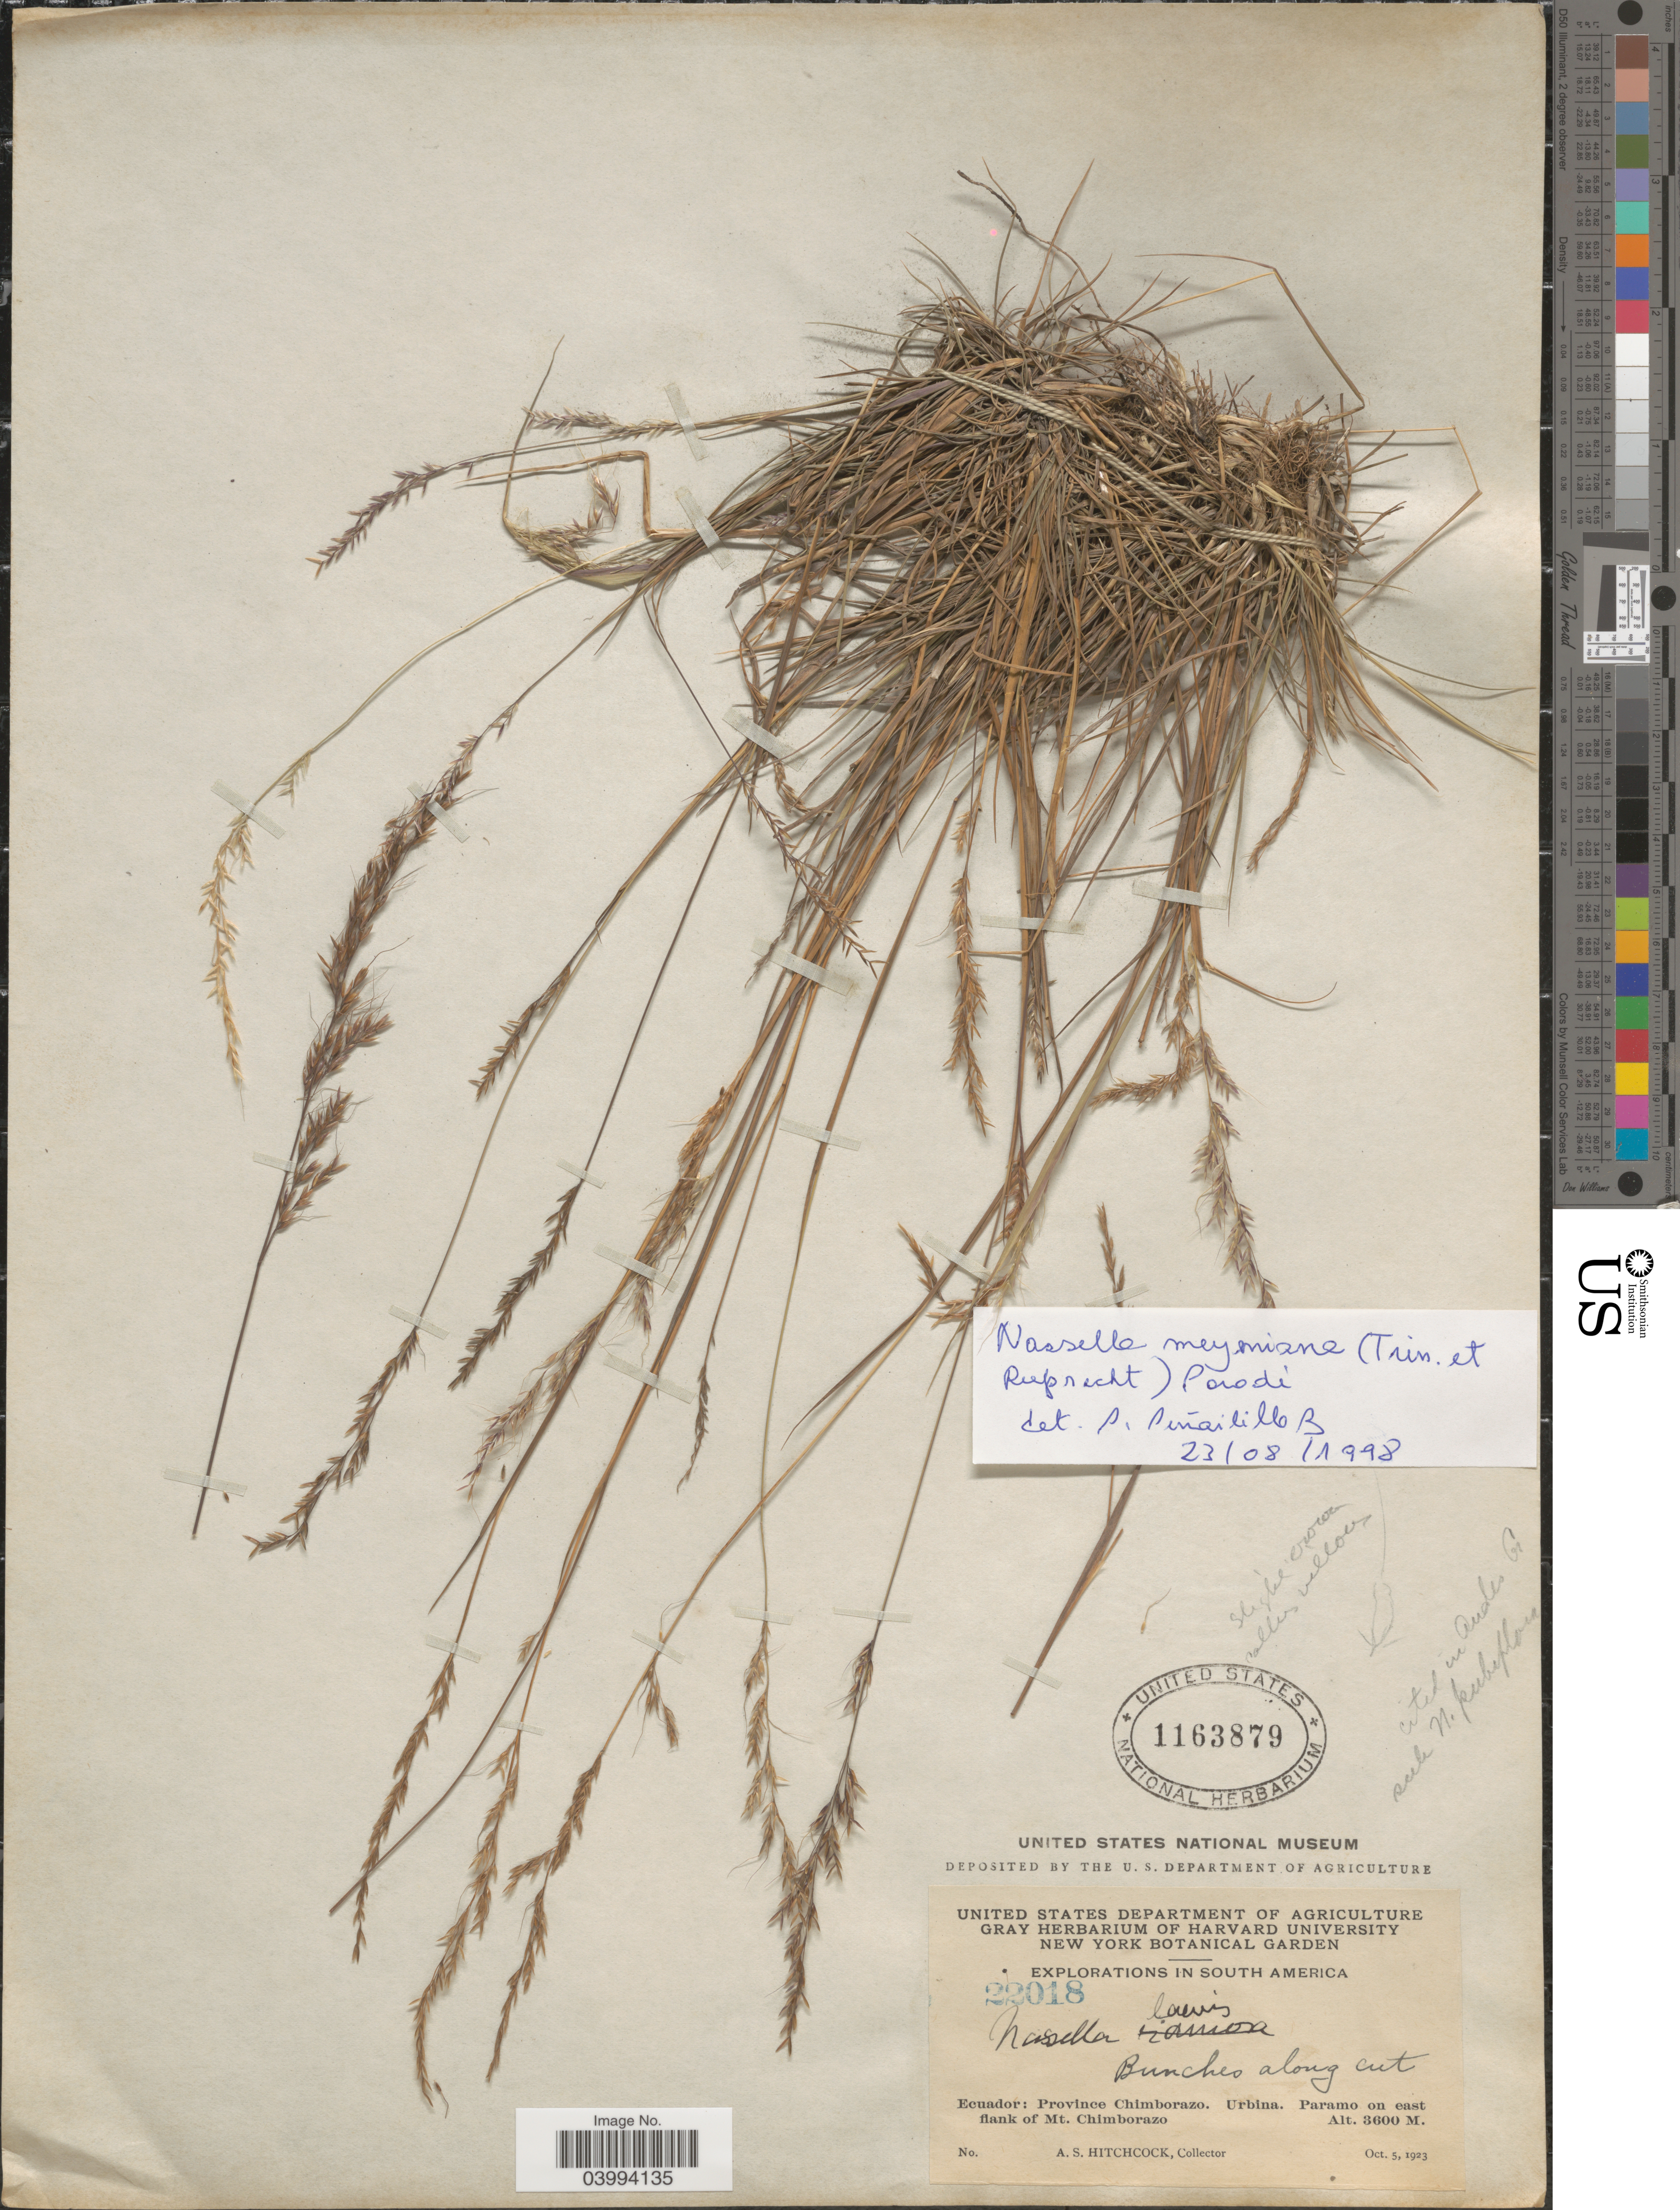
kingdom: Plantae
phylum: Tracheophyta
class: Liliopsida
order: Poales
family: Poaceae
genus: Nassella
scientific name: Nassella meyeniana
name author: (Trin. & Rupr.) Parodi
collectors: A. S. Hitchcock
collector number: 22018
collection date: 1923-10-05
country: Ecuador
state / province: Chimborazo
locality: Urbina. Paramo on east flank of Mt. Chimborazo.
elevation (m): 3600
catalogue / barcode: US 1163879